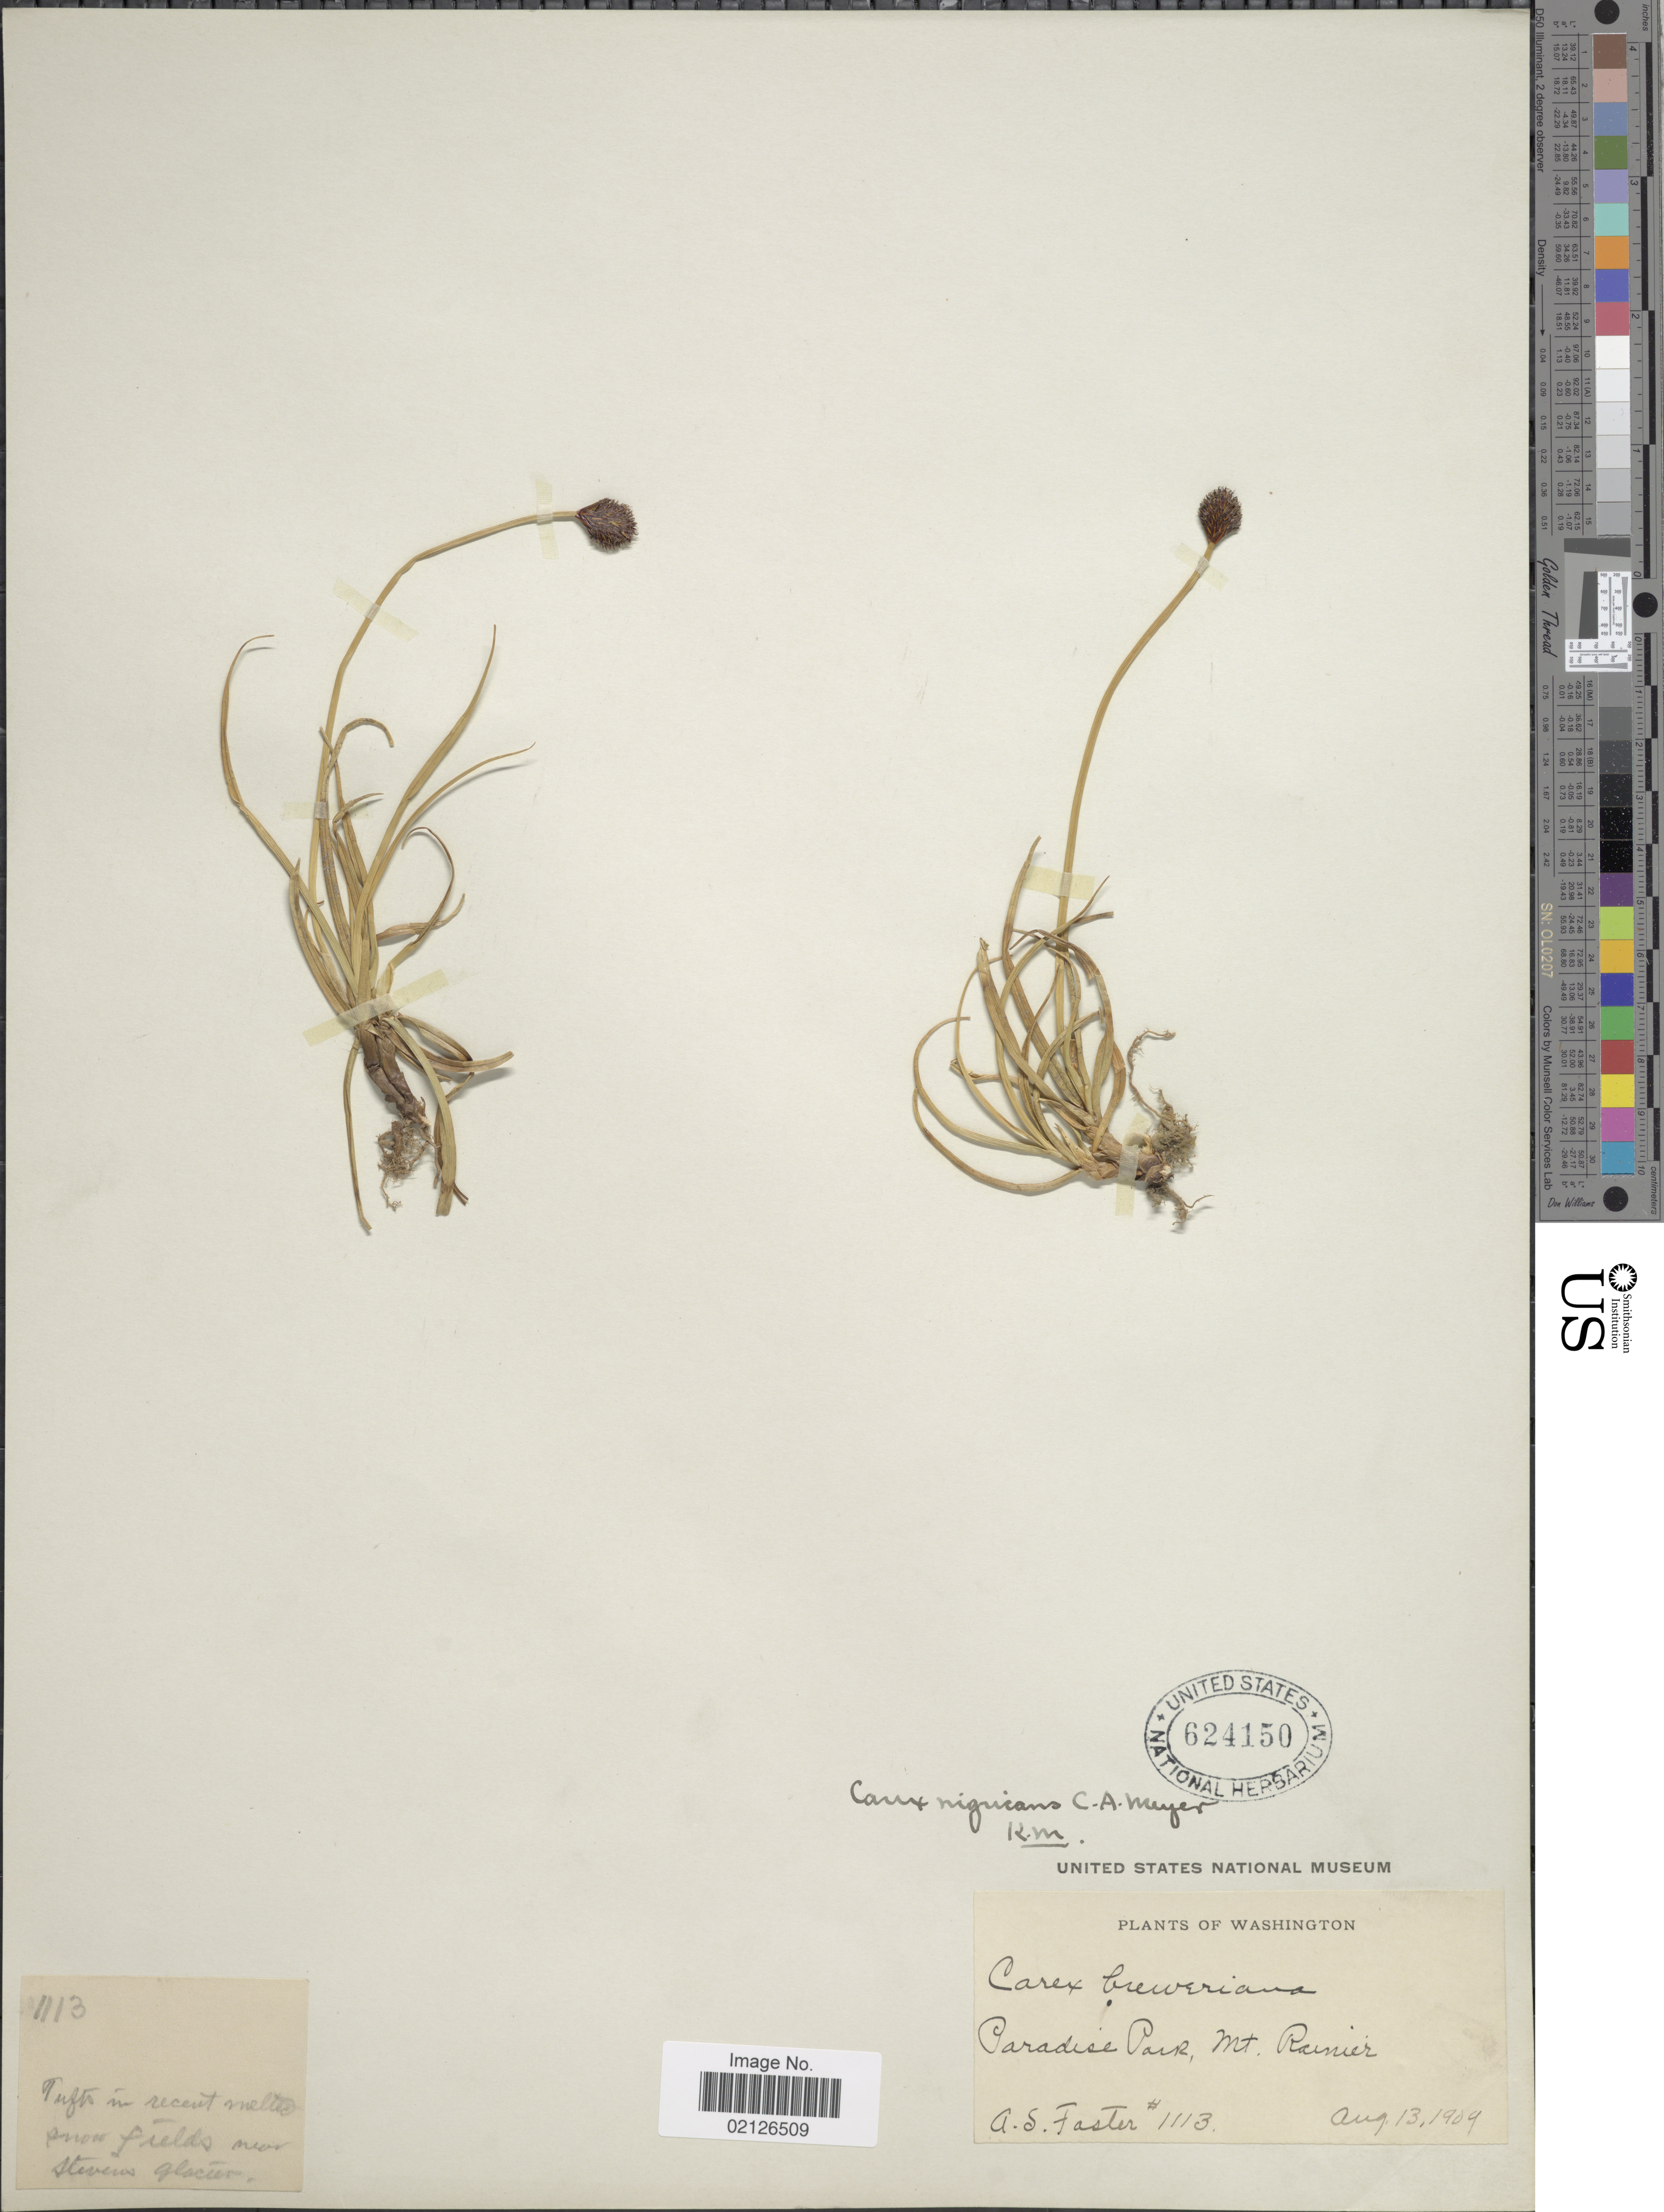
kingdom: Plantae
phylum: Tracheophyta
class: Liliopsida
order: Poales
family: Cyperaceae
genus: Carex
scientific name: Carex nigricans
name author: C.A. Mey.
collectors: A. S. Foster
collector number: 1113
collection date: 1909-08-13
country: United States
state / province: Washington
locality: Paradise Park, Mt. Rainier, in recent melted snow fields near Stevens Glacier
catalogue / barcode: US 624150